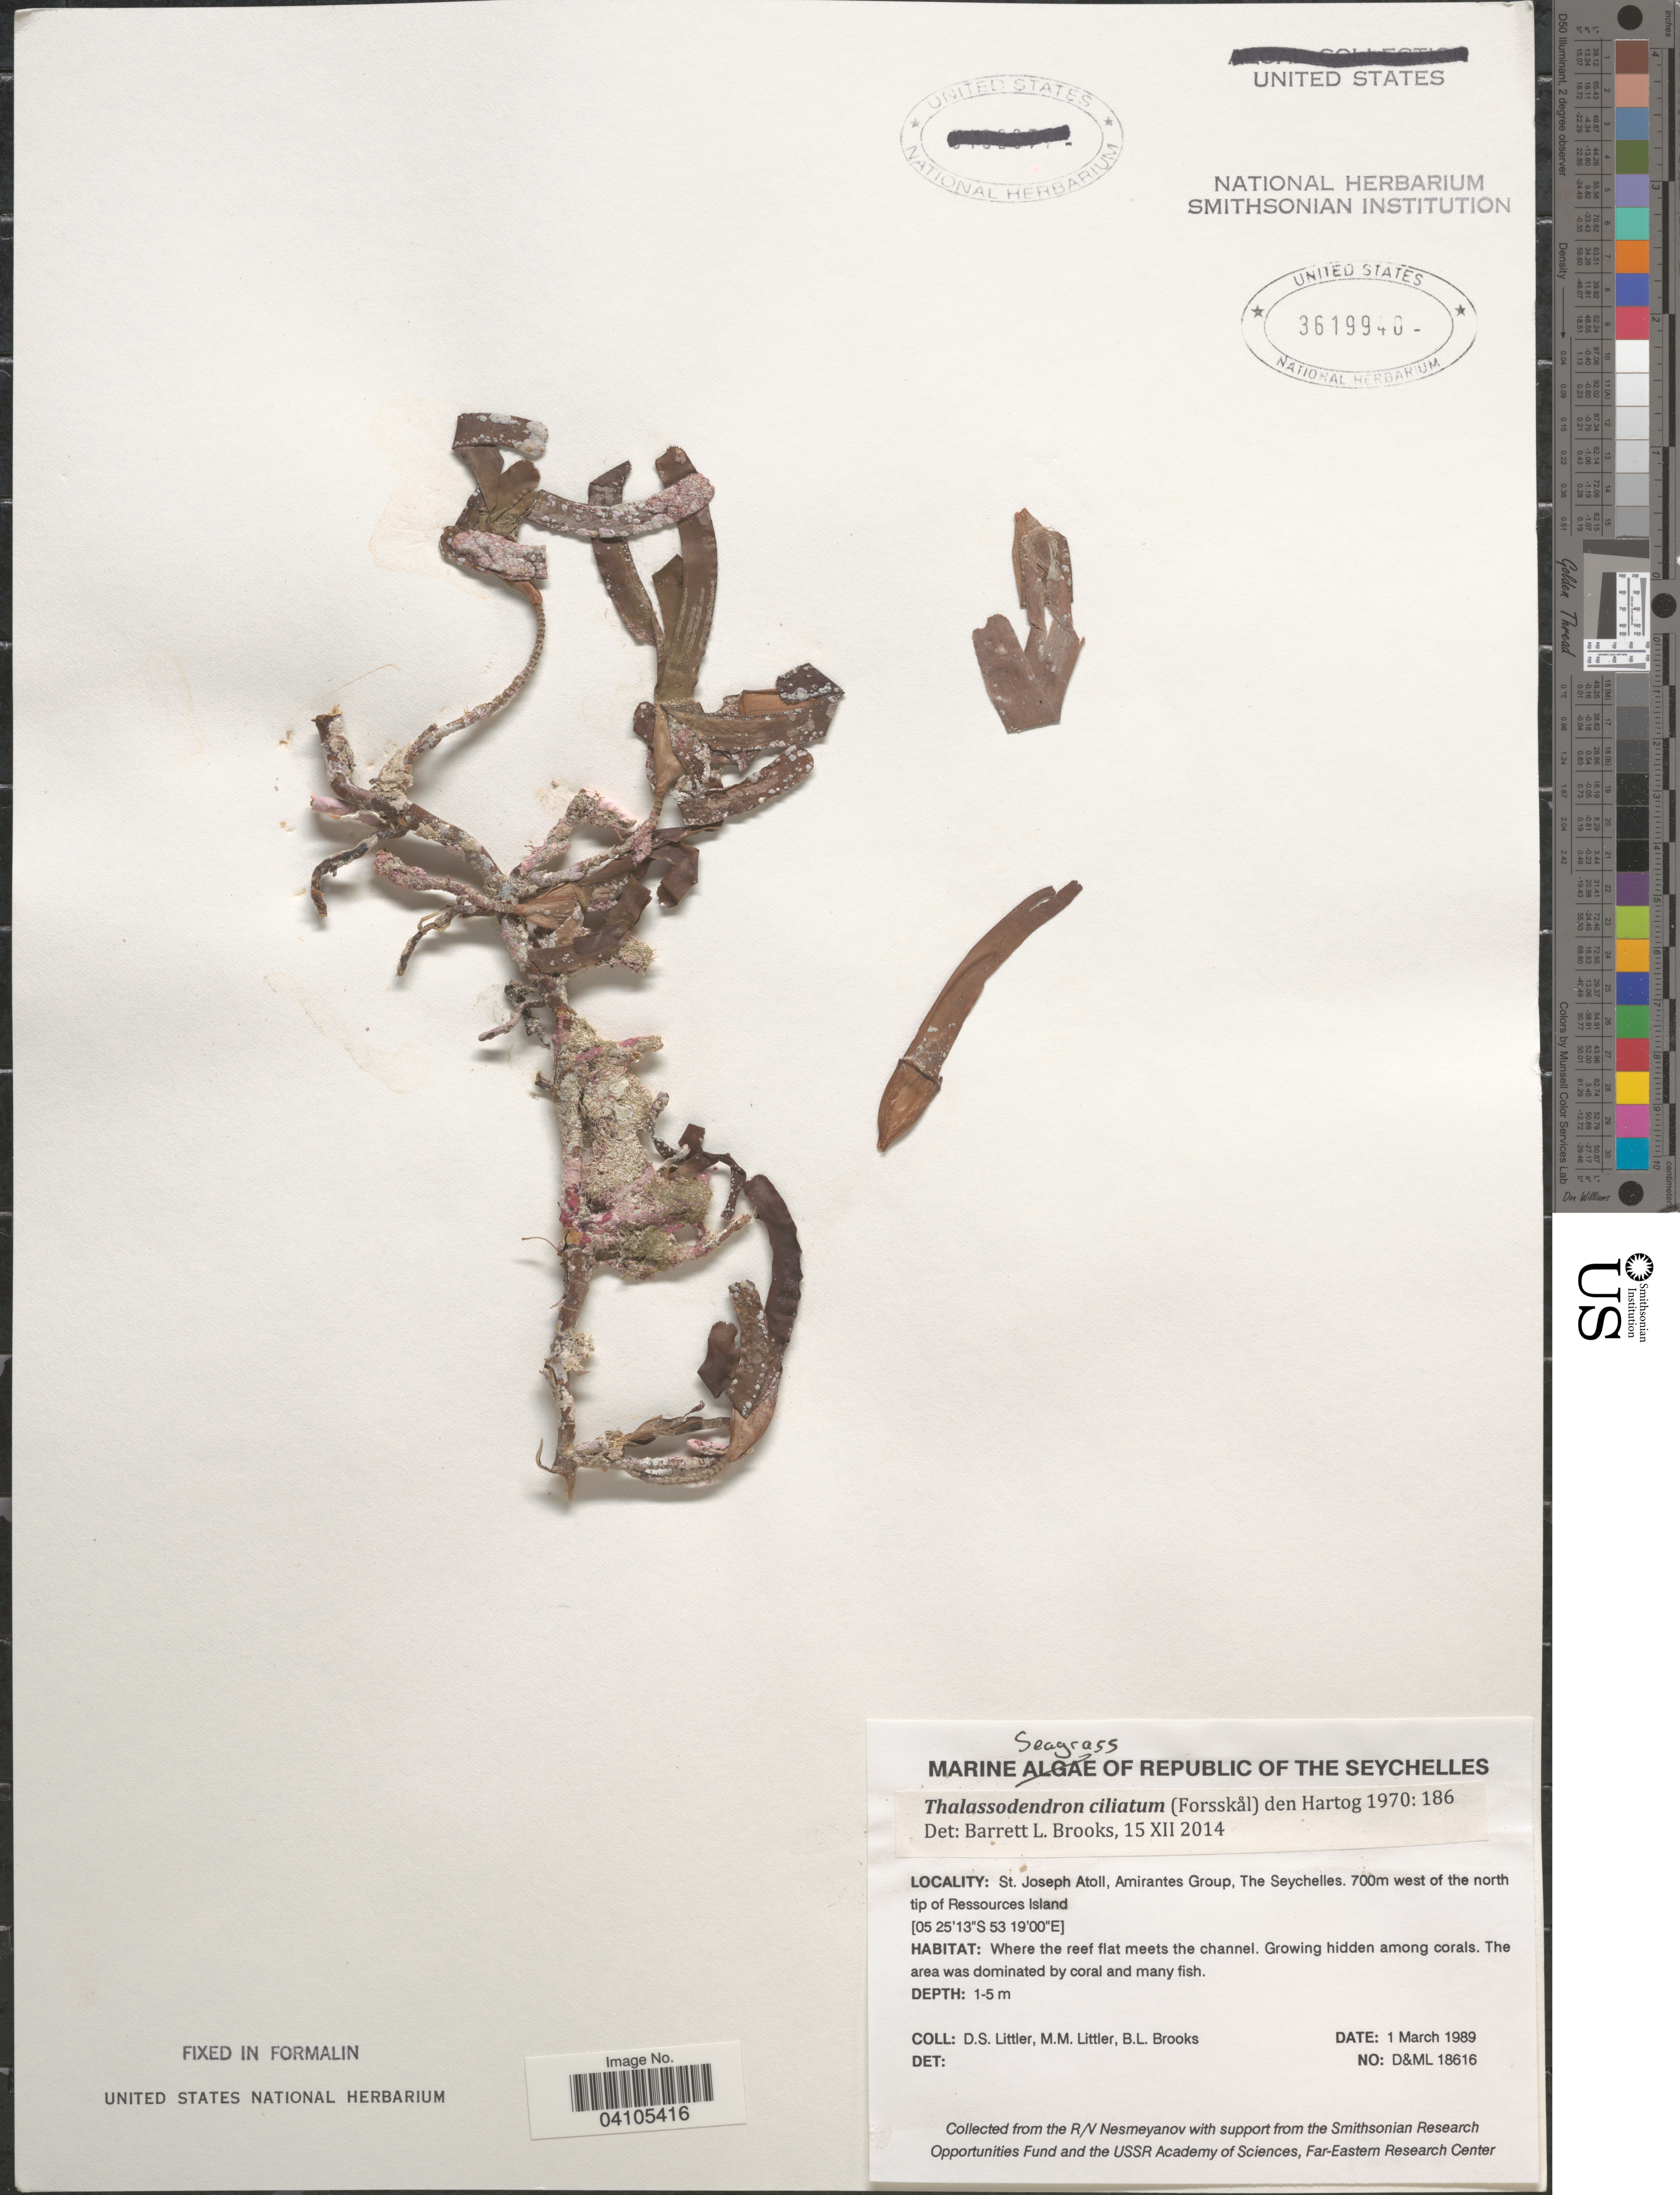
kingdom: Plantae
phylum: Tracheophyta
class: Liliopsida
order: Alismatales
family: Cymodoceaceae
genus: Thalassodendron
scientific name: Thalassodendron ciliatum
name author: (Forssk.) Hartog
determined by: Brooks, B. L., (BOT), Smithsonian Institution - National Museum of Natural History (UNITED STATES)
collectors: D. S. Littler & B. Brooks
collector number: D&ML18616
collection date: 1989-03-01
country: Seychelles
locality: Republic of the Seychelles. St. Joseph Atoll, Amirantes Group. 700m west of the north tip of Ressources Island.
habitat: Where the reef flat meets the channel. Growing hidden among corals. The area was dominated by coral and many fish.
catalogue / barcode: US 3619940